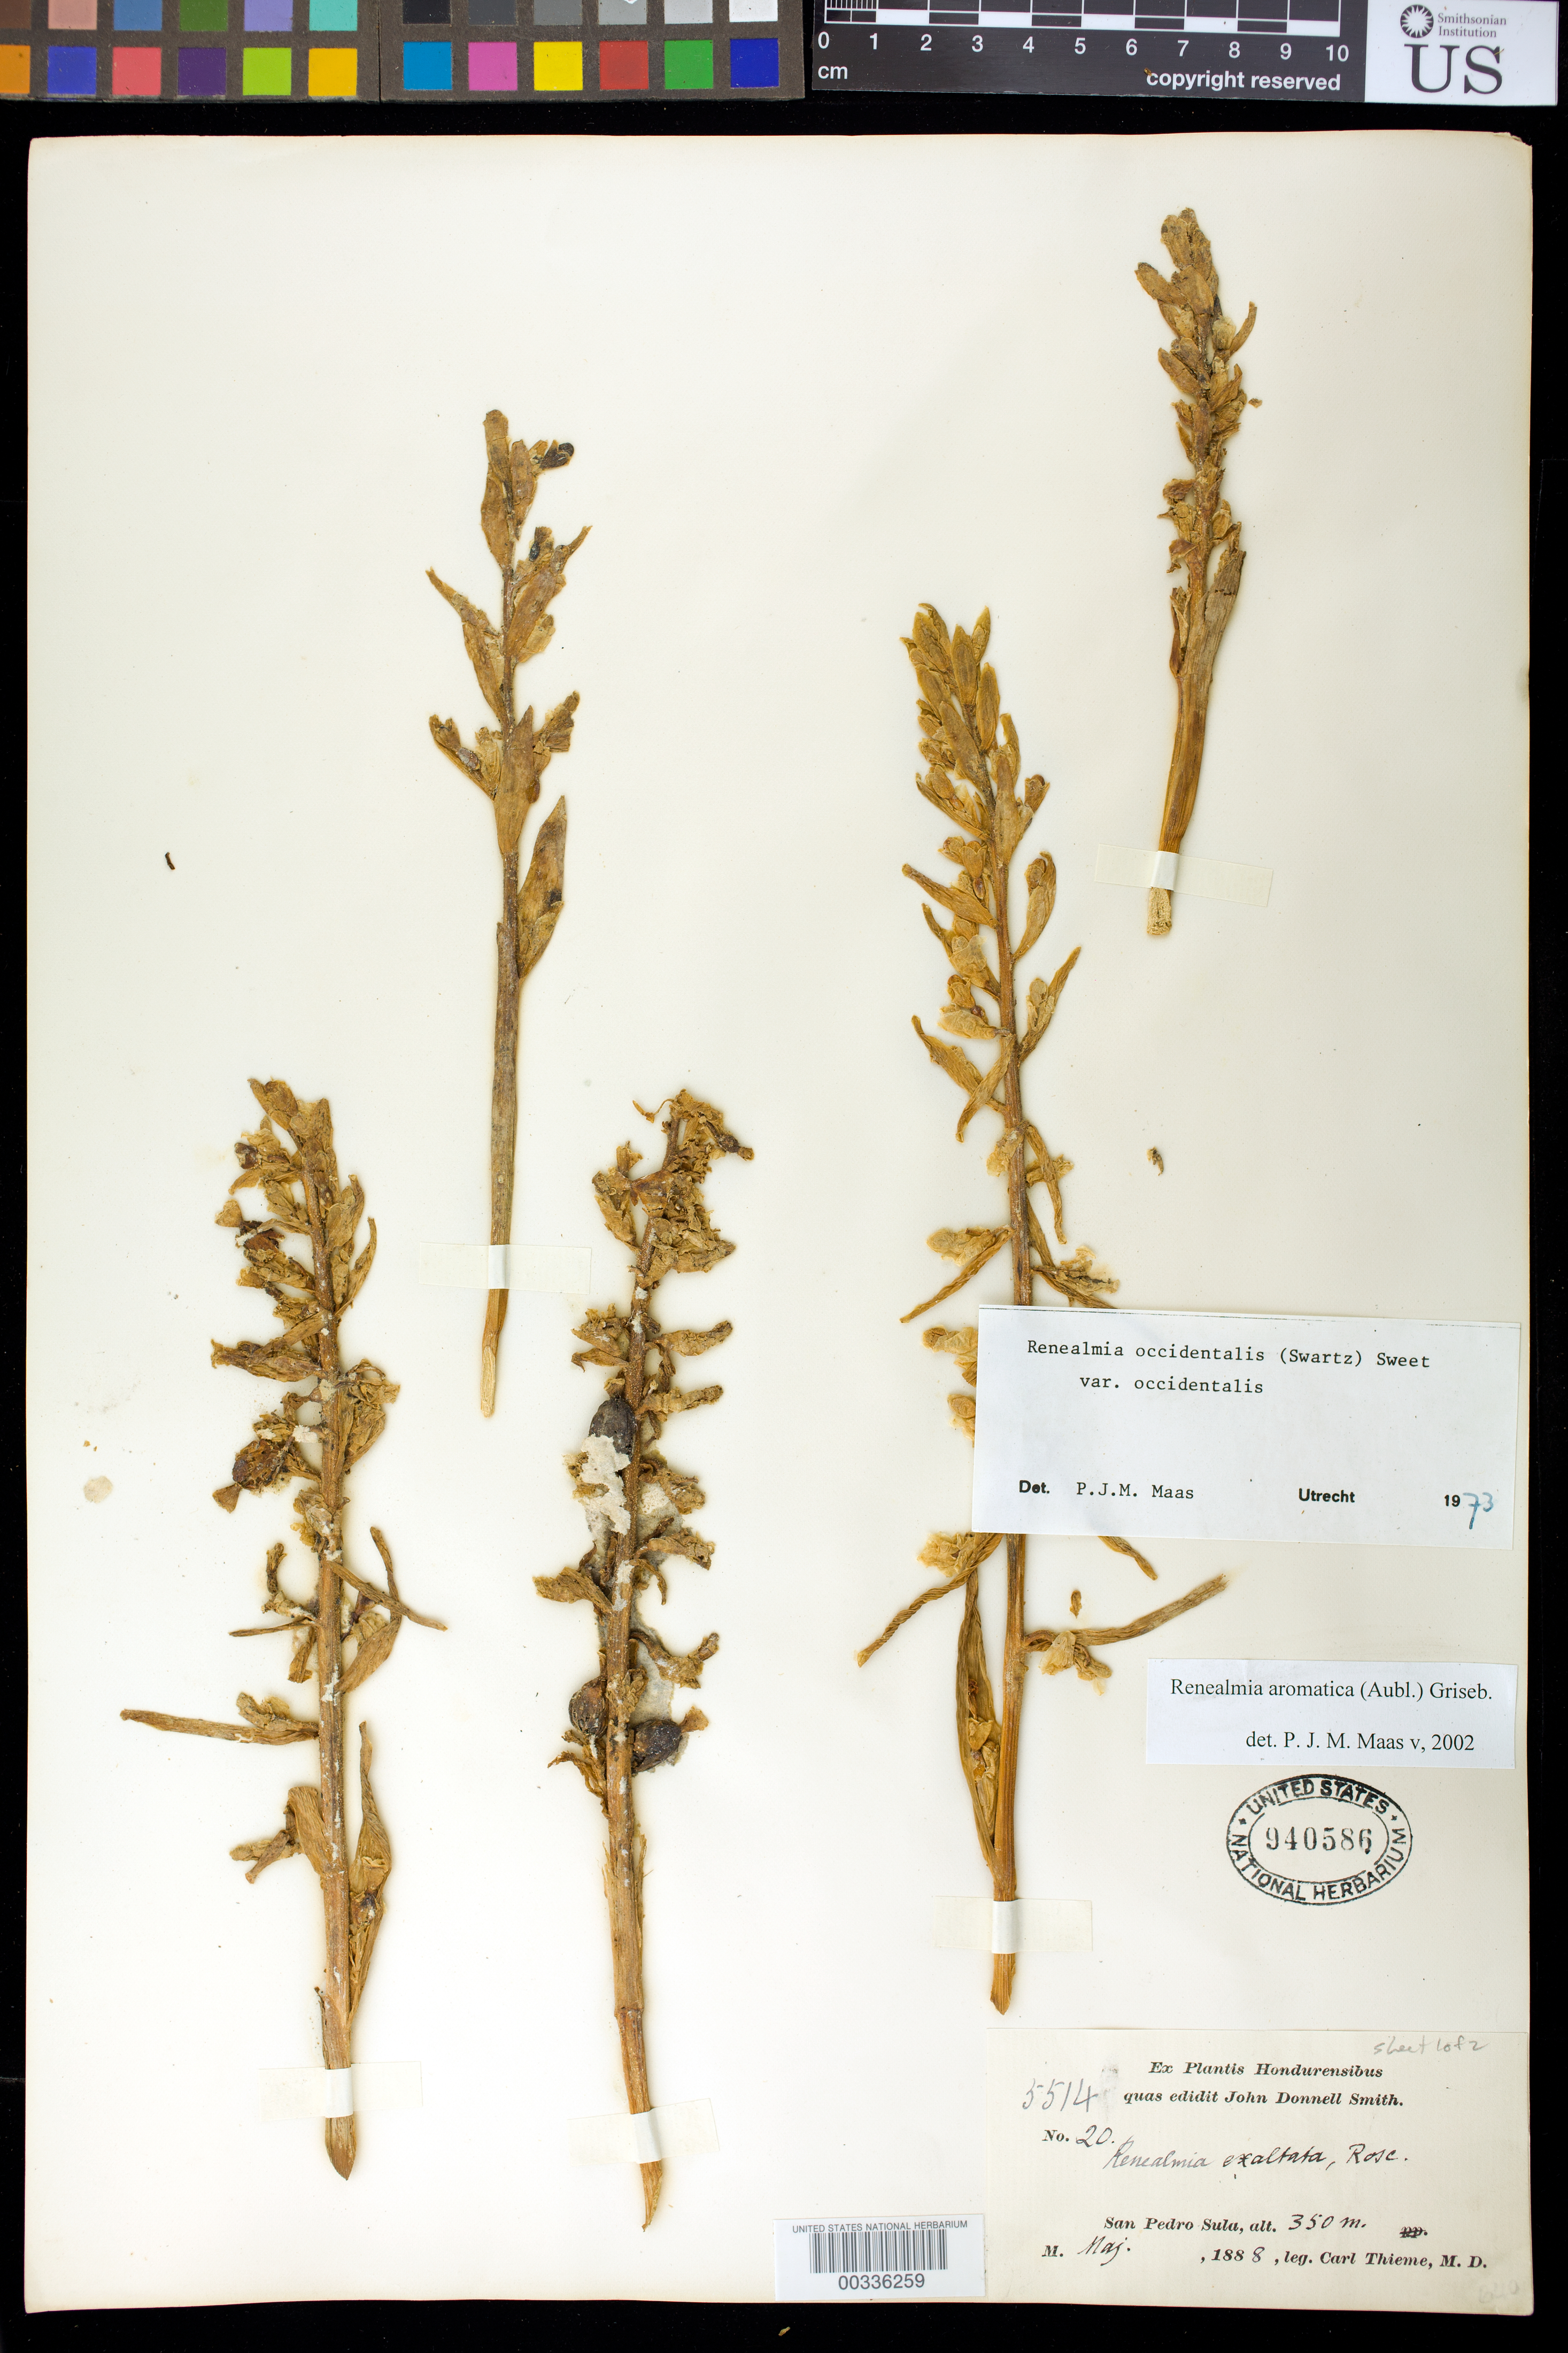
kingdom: Plantae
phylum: Tracheophyta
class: Liliopsida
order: Zingiberales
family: Zingiberaceae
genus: Renealmia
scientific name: Renealmia aromatica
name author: (Aubl.) Griseb.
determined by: Maas, Paul J. M.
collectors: C. Thieme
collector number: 20 / 5514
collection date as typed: May 1888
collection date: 1888-05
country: Honduras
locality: San Pedro Sula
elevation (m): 350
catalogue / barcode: US 940586